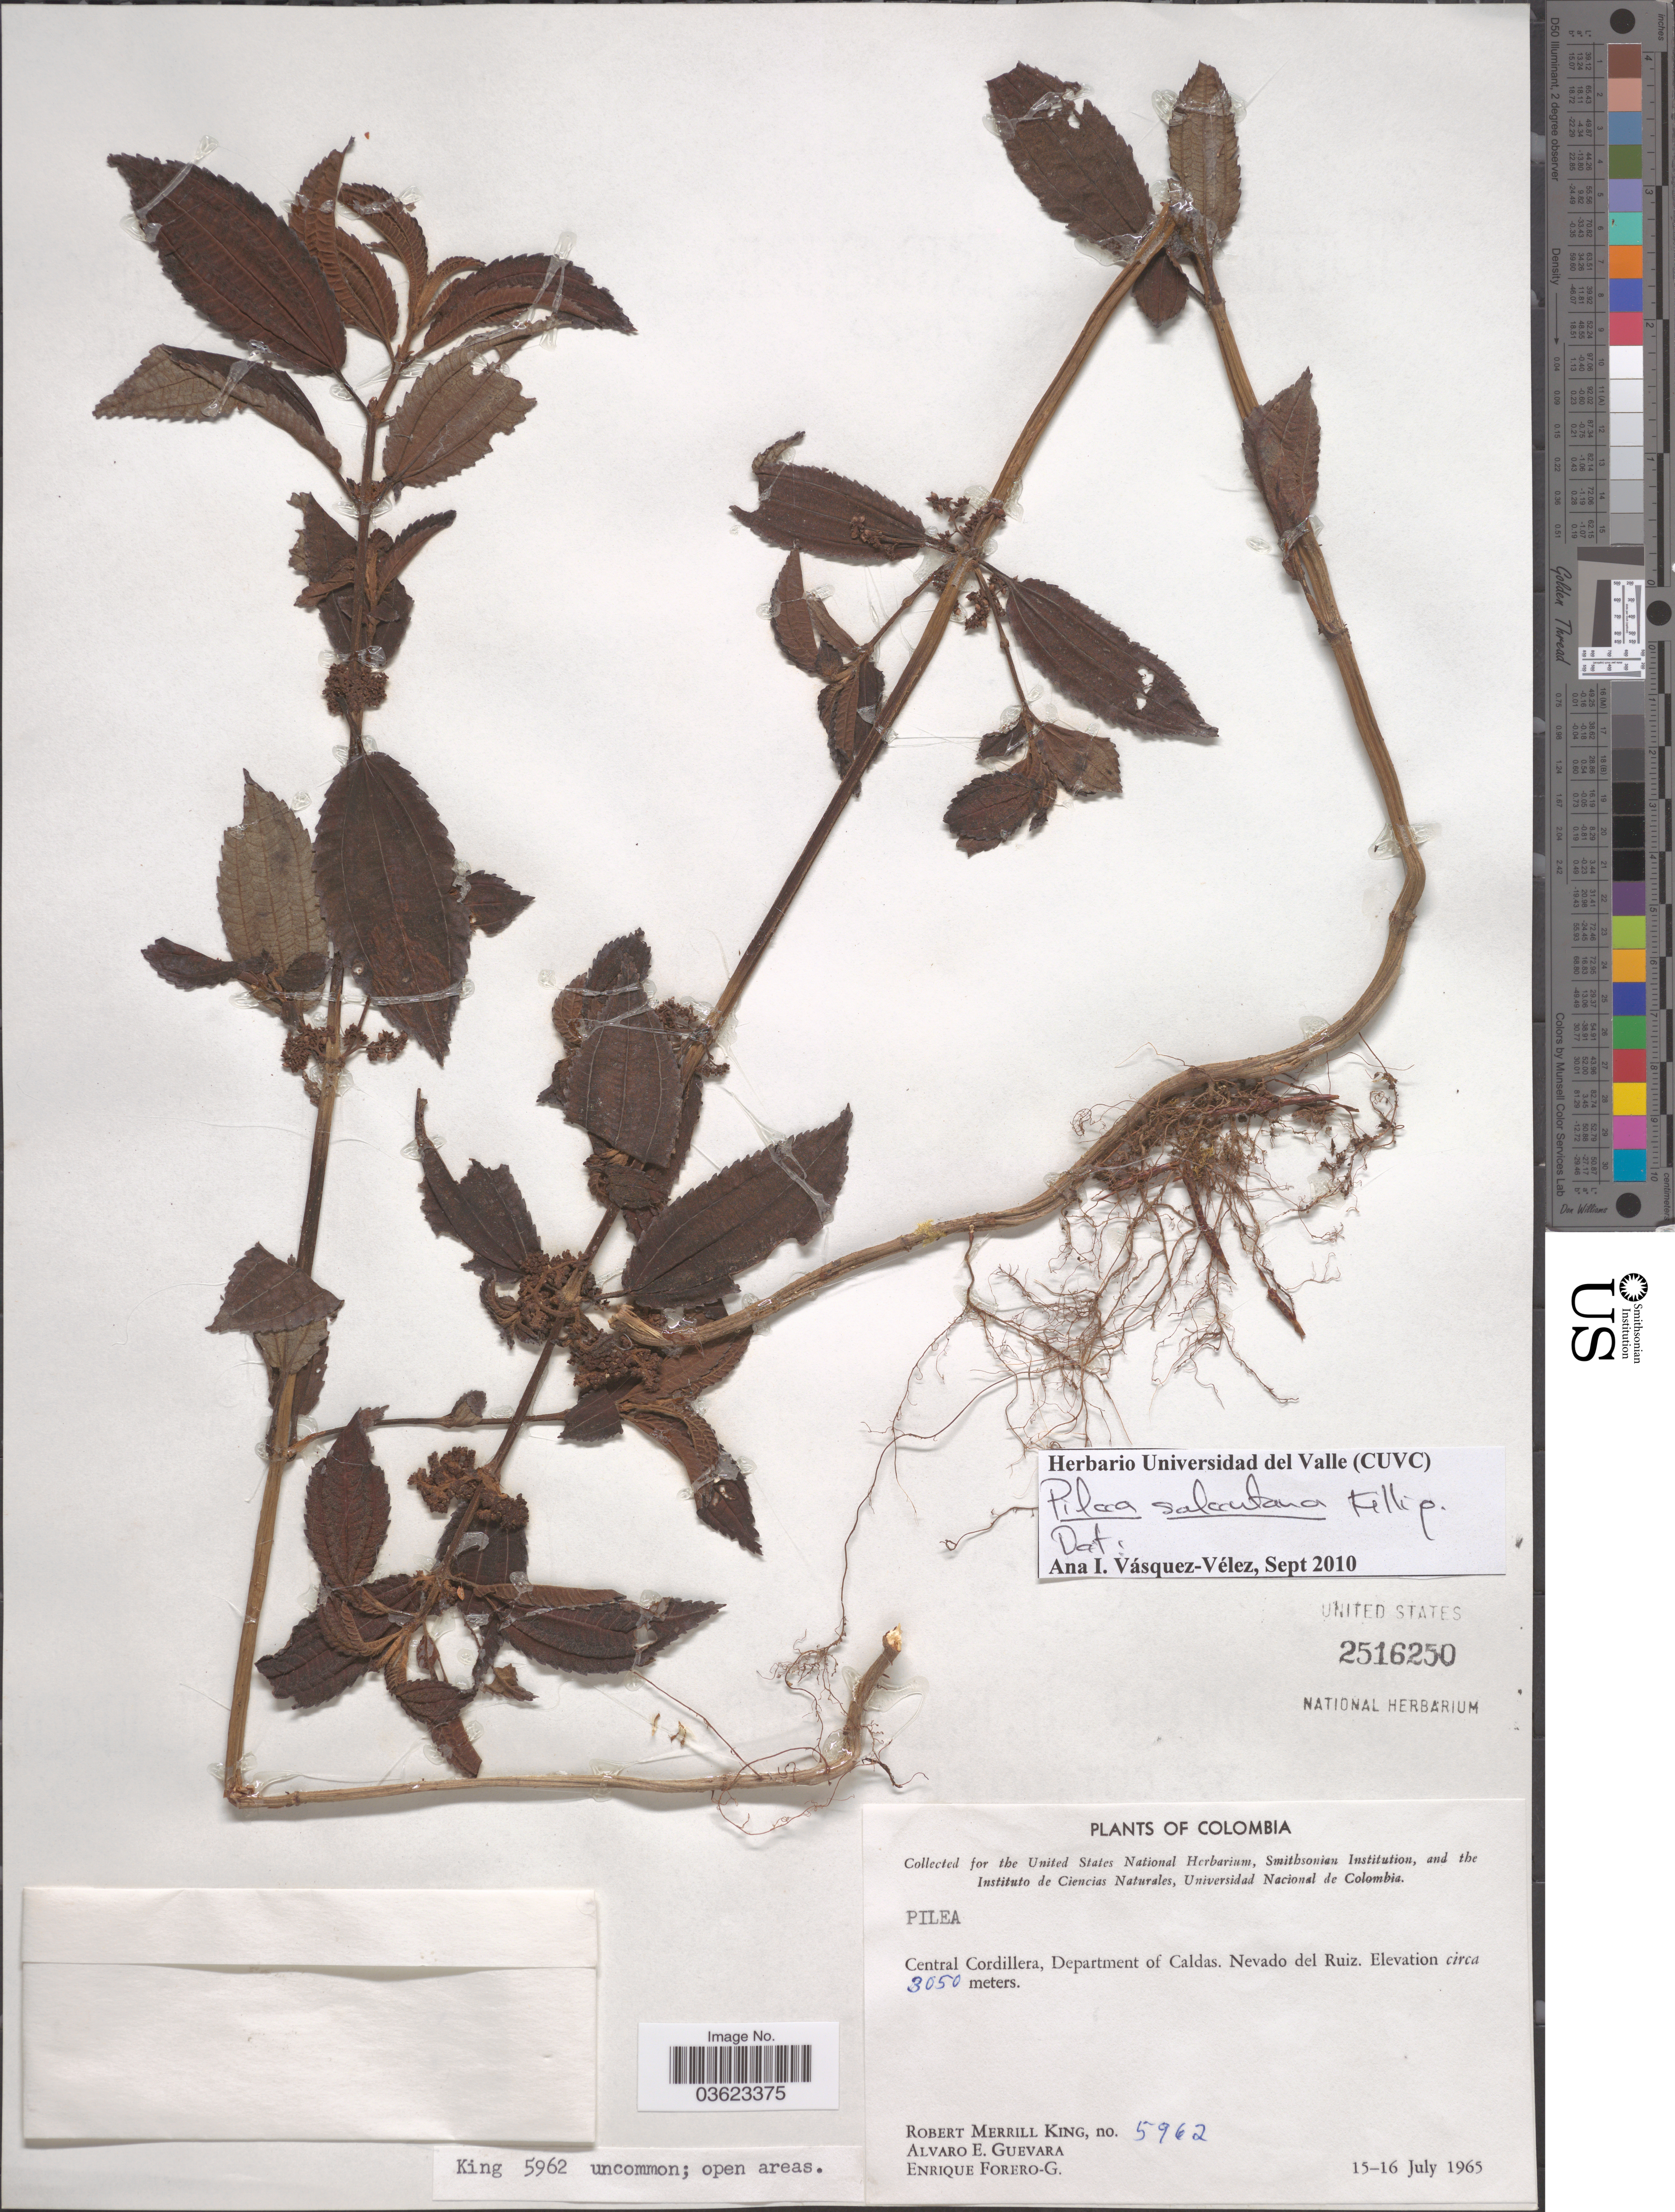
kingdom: Plantae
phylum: Tracheophyta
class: Magnoliopsida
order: Rosales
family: Urticaceae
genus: Pilea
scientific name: Pilea salentana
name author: Killip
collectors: R. M. King, A. E. Guevara & E. Forero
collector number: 5962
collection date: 1965-07-15/1965-07-16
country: Colombia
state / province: Caldas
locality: Central Cordillera, Department of Caldas. Nevado del Ruiz.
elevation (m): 3050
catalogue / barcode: US 2516250